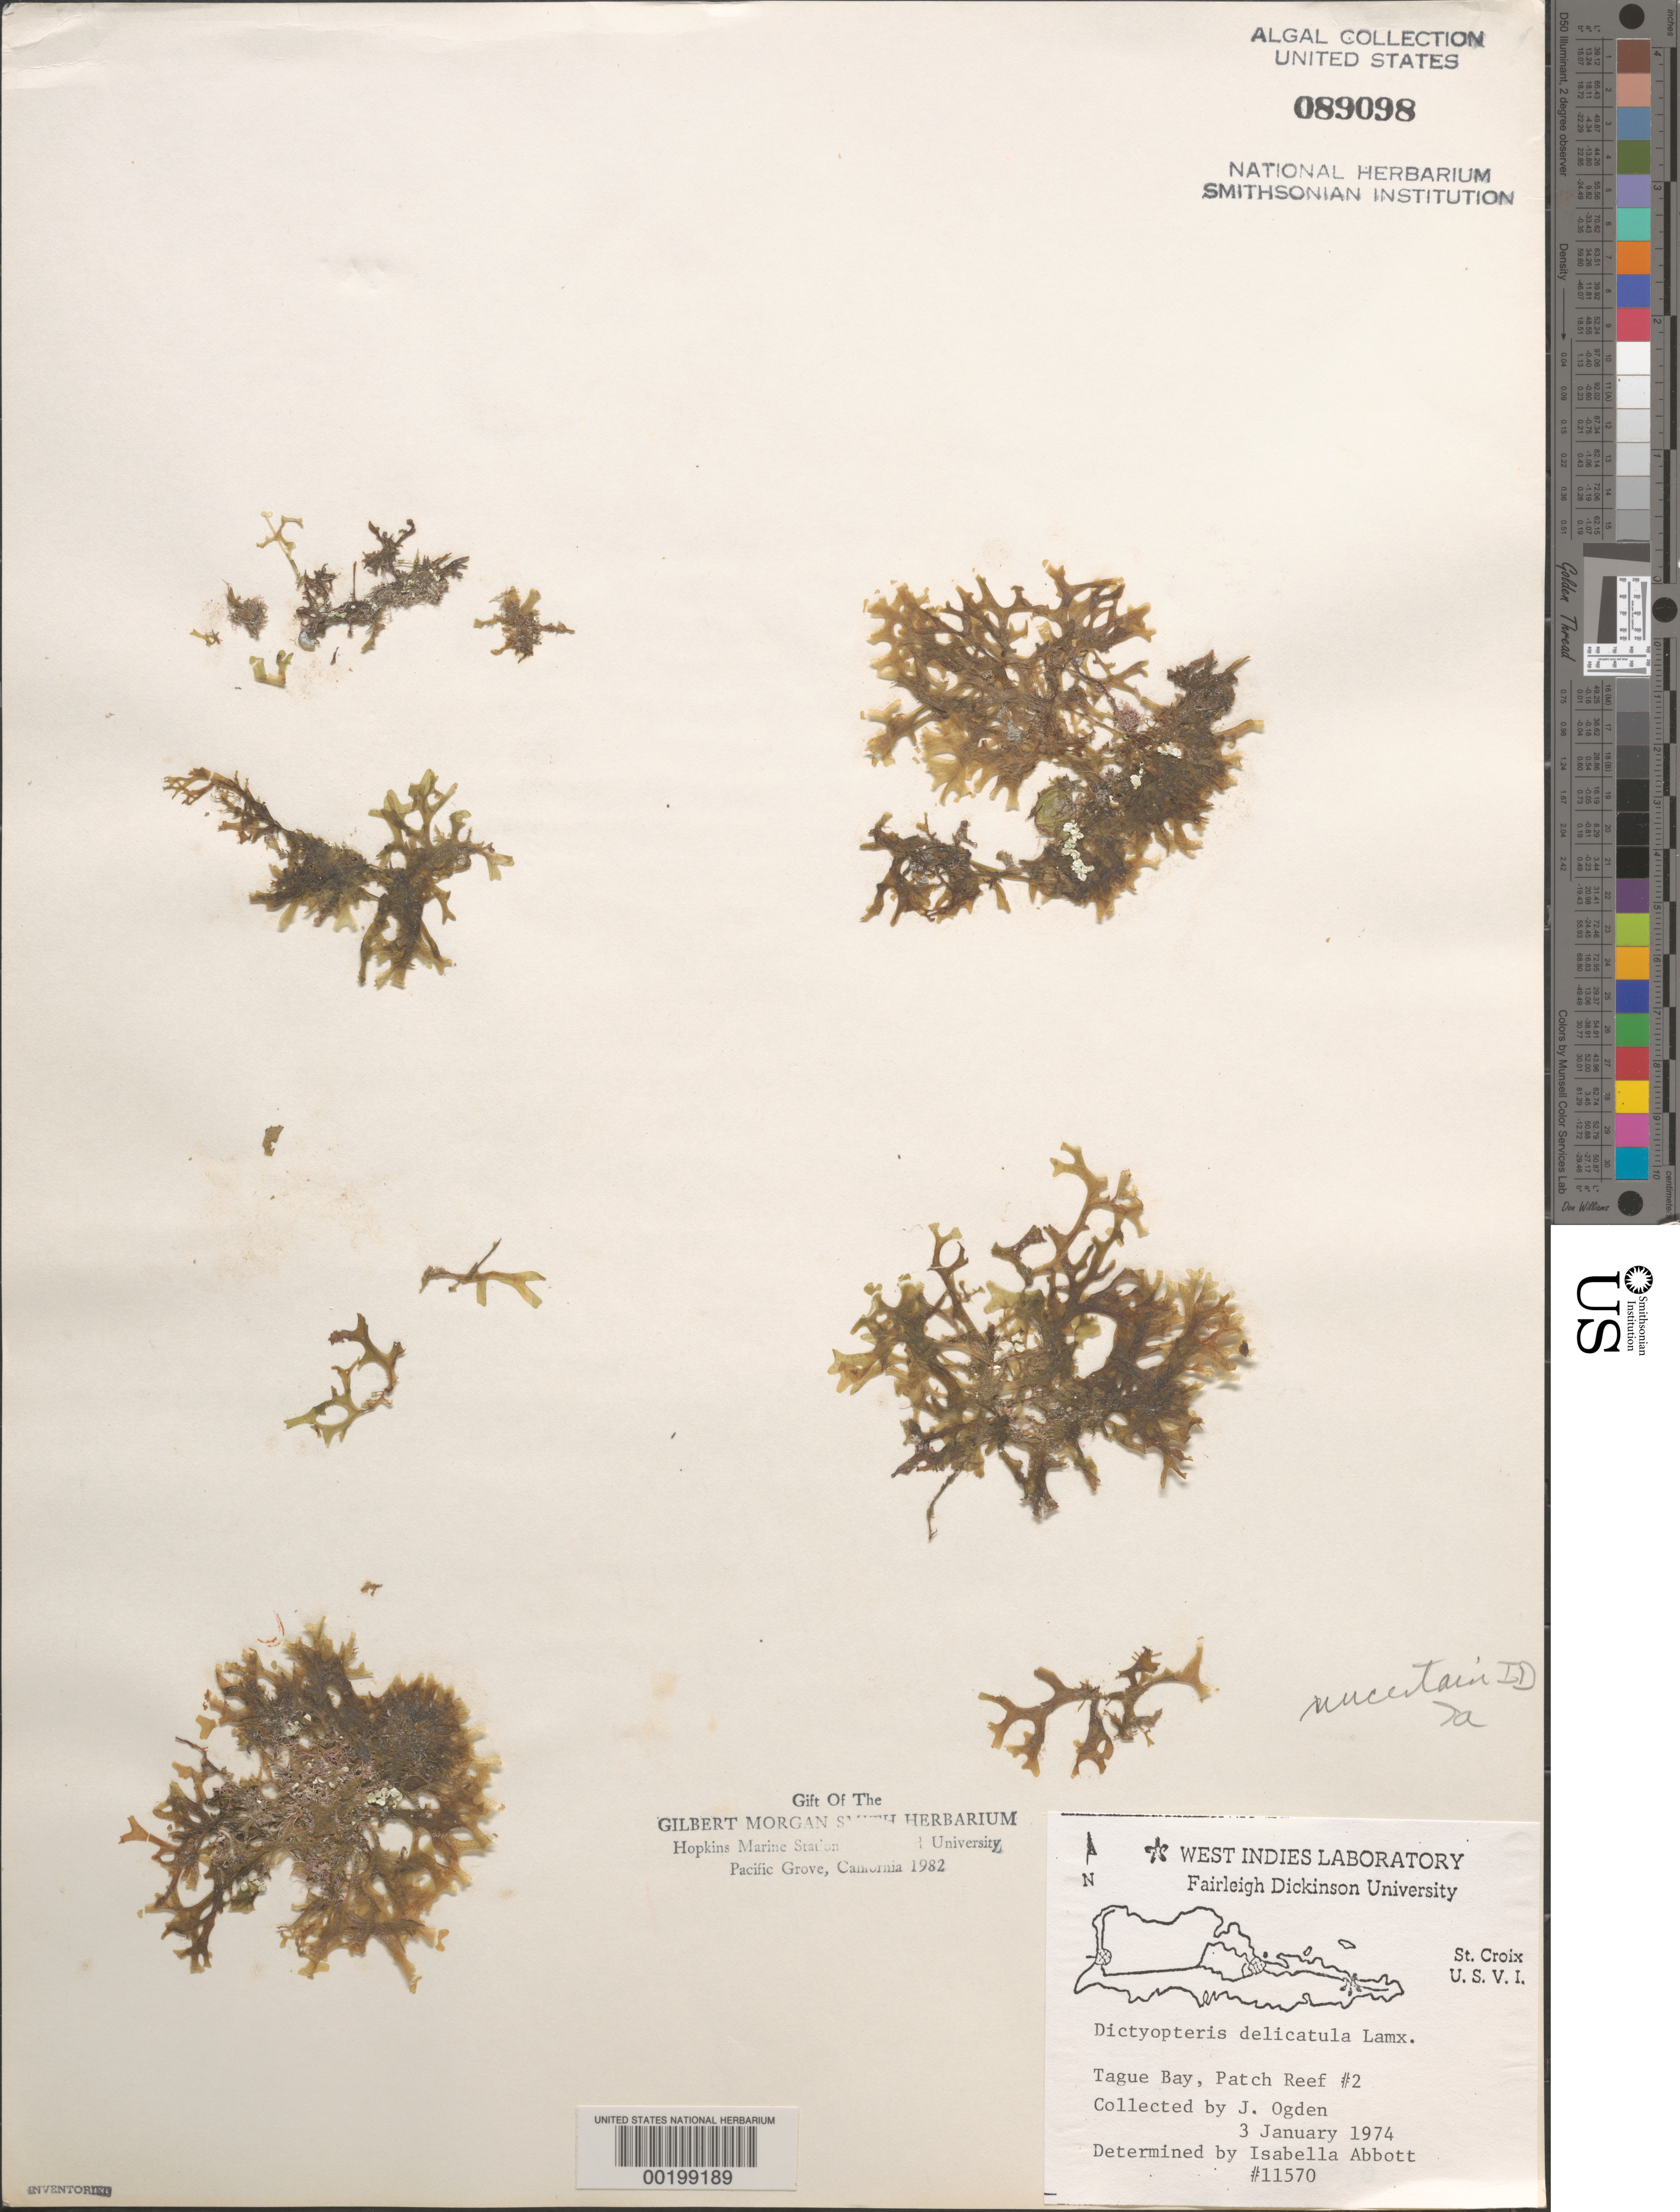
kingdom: Chromista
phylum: Ochrophyta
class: Phaeophyceae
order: Dictyotales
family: Dictyotaceae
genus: Dictyopteris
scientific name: Dictyopteris delicatula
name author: J.V.Lamouroux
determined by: Abbott, Isabella A.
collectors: J. Ogden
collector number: IAA 11570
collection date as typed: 03 Jan 1974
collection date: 1974-01-03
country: U.S. Virgin Islands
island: St. Croix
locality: Tague Bay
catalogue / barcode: US 89098